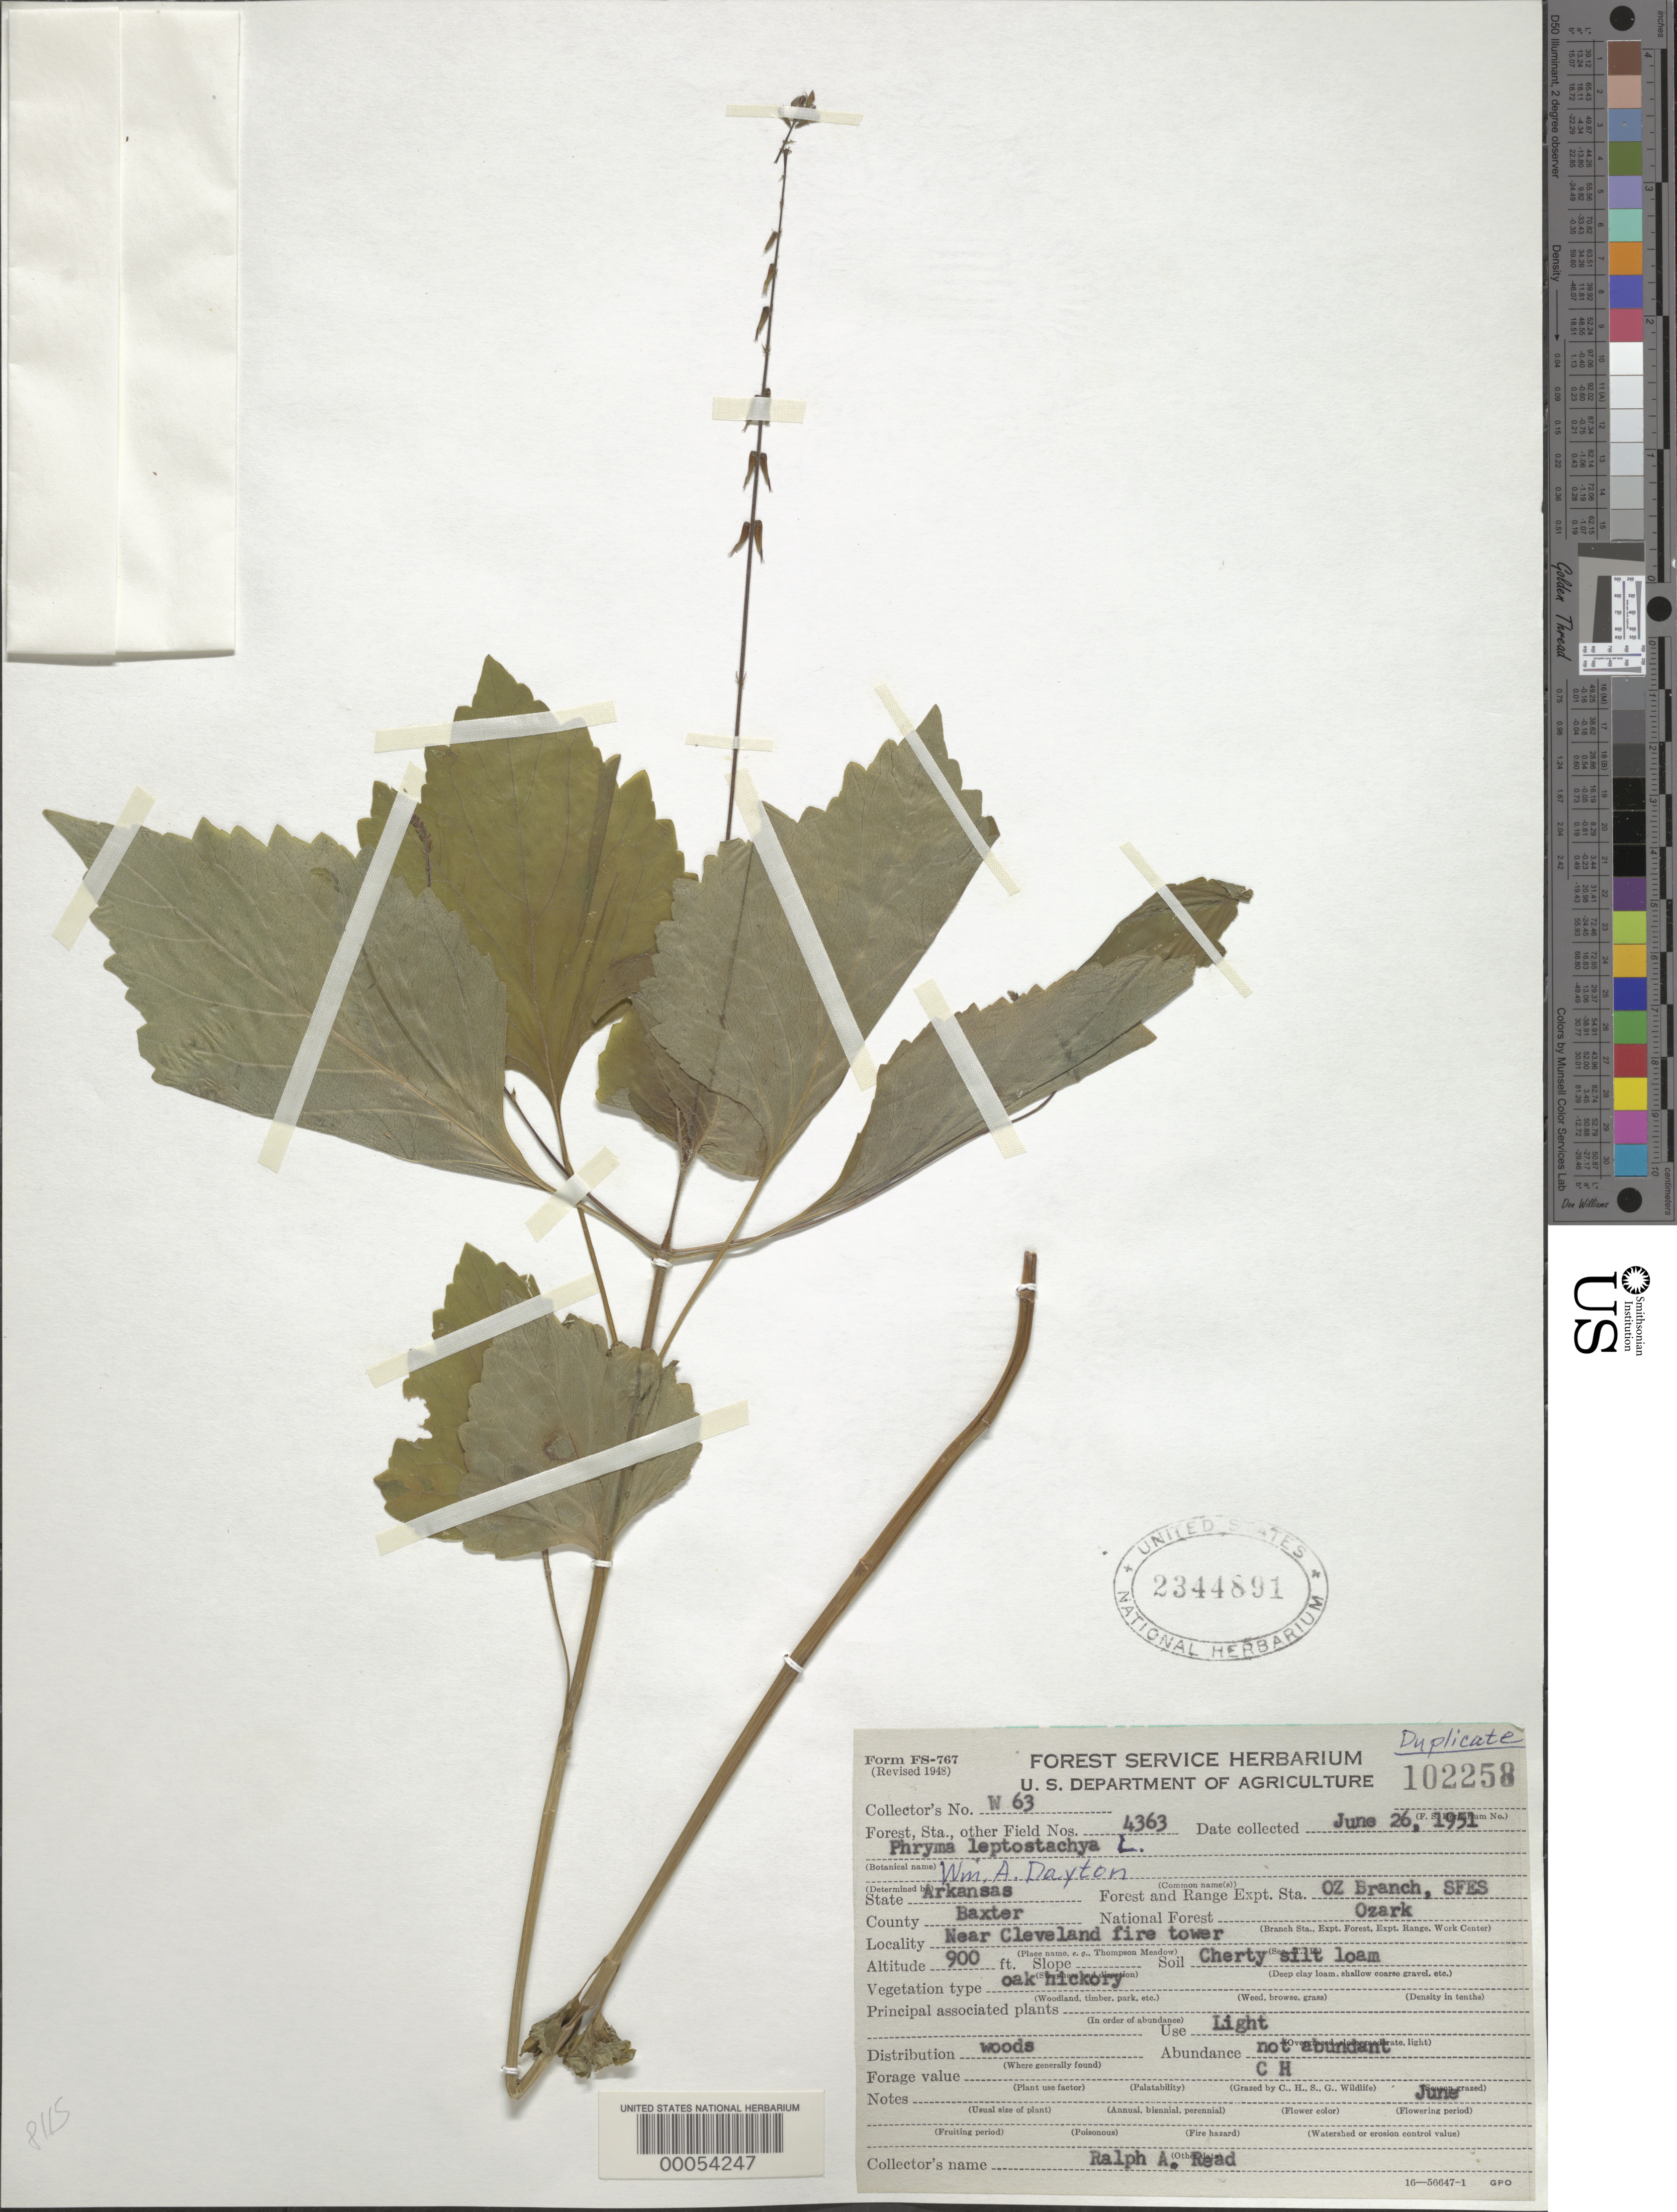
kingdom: Plantae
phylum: Tracheophyta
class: Magnoliopsida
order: Lamiales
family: Phrymaceae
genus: Phryma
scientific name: Phryma leptostachya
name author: L.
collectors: R. A. Read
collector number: W63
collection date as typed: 26 Jun 1951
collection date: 1951-06-26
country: United States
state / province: Arkansas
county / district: Baxter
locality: Near cleveland fire tower, ozark national forest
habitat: Cherty silt loam soil; oak - hickory forest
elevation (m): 900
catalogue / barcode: US 2344891